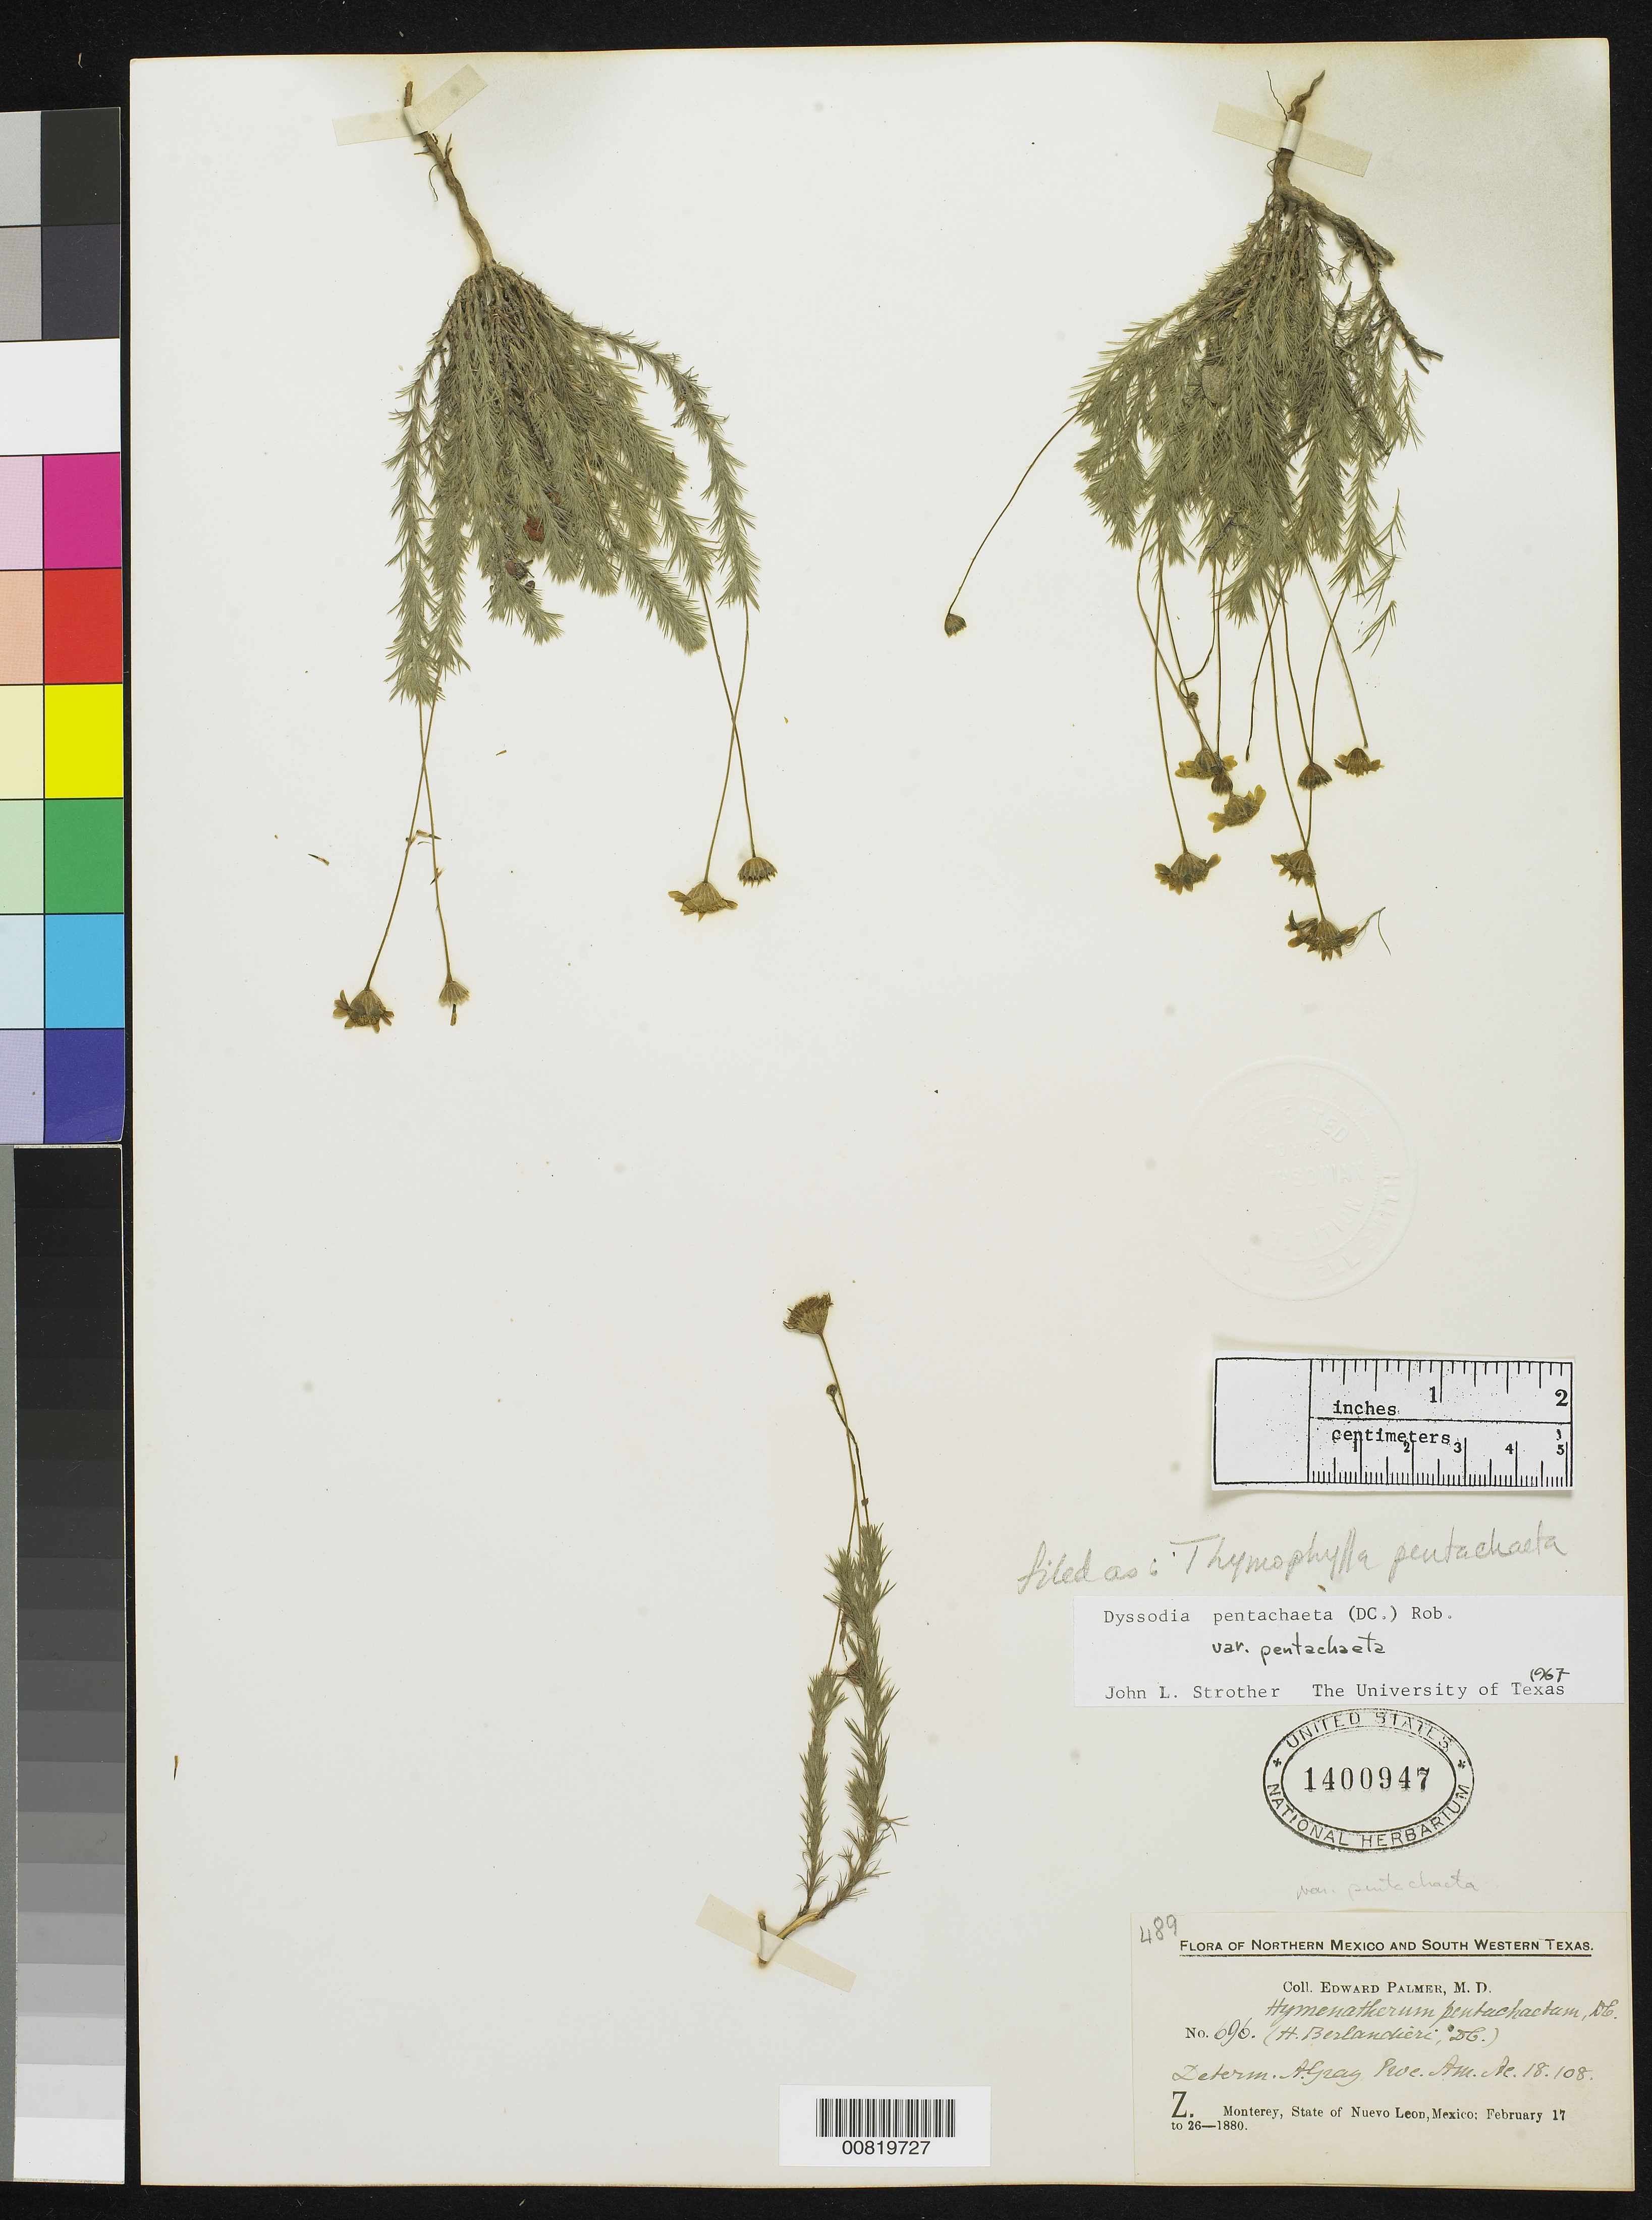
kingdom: Plantae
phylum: Tracheophyta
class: Magnoliopsida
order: Asterales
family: Asteraceae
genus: Thymophylla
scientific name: Thymophylla pentachaeta var. pentachaeta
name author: (DC.) Small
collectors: E. Palmer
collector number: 696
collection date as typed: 17 Feb 1880 to 26 Feb 1880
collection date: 1880-02-17/1880-02-26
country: Mexico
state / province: Nuevo León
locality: Z. Monterrey, Nuevo León.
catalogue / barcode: US 1400947